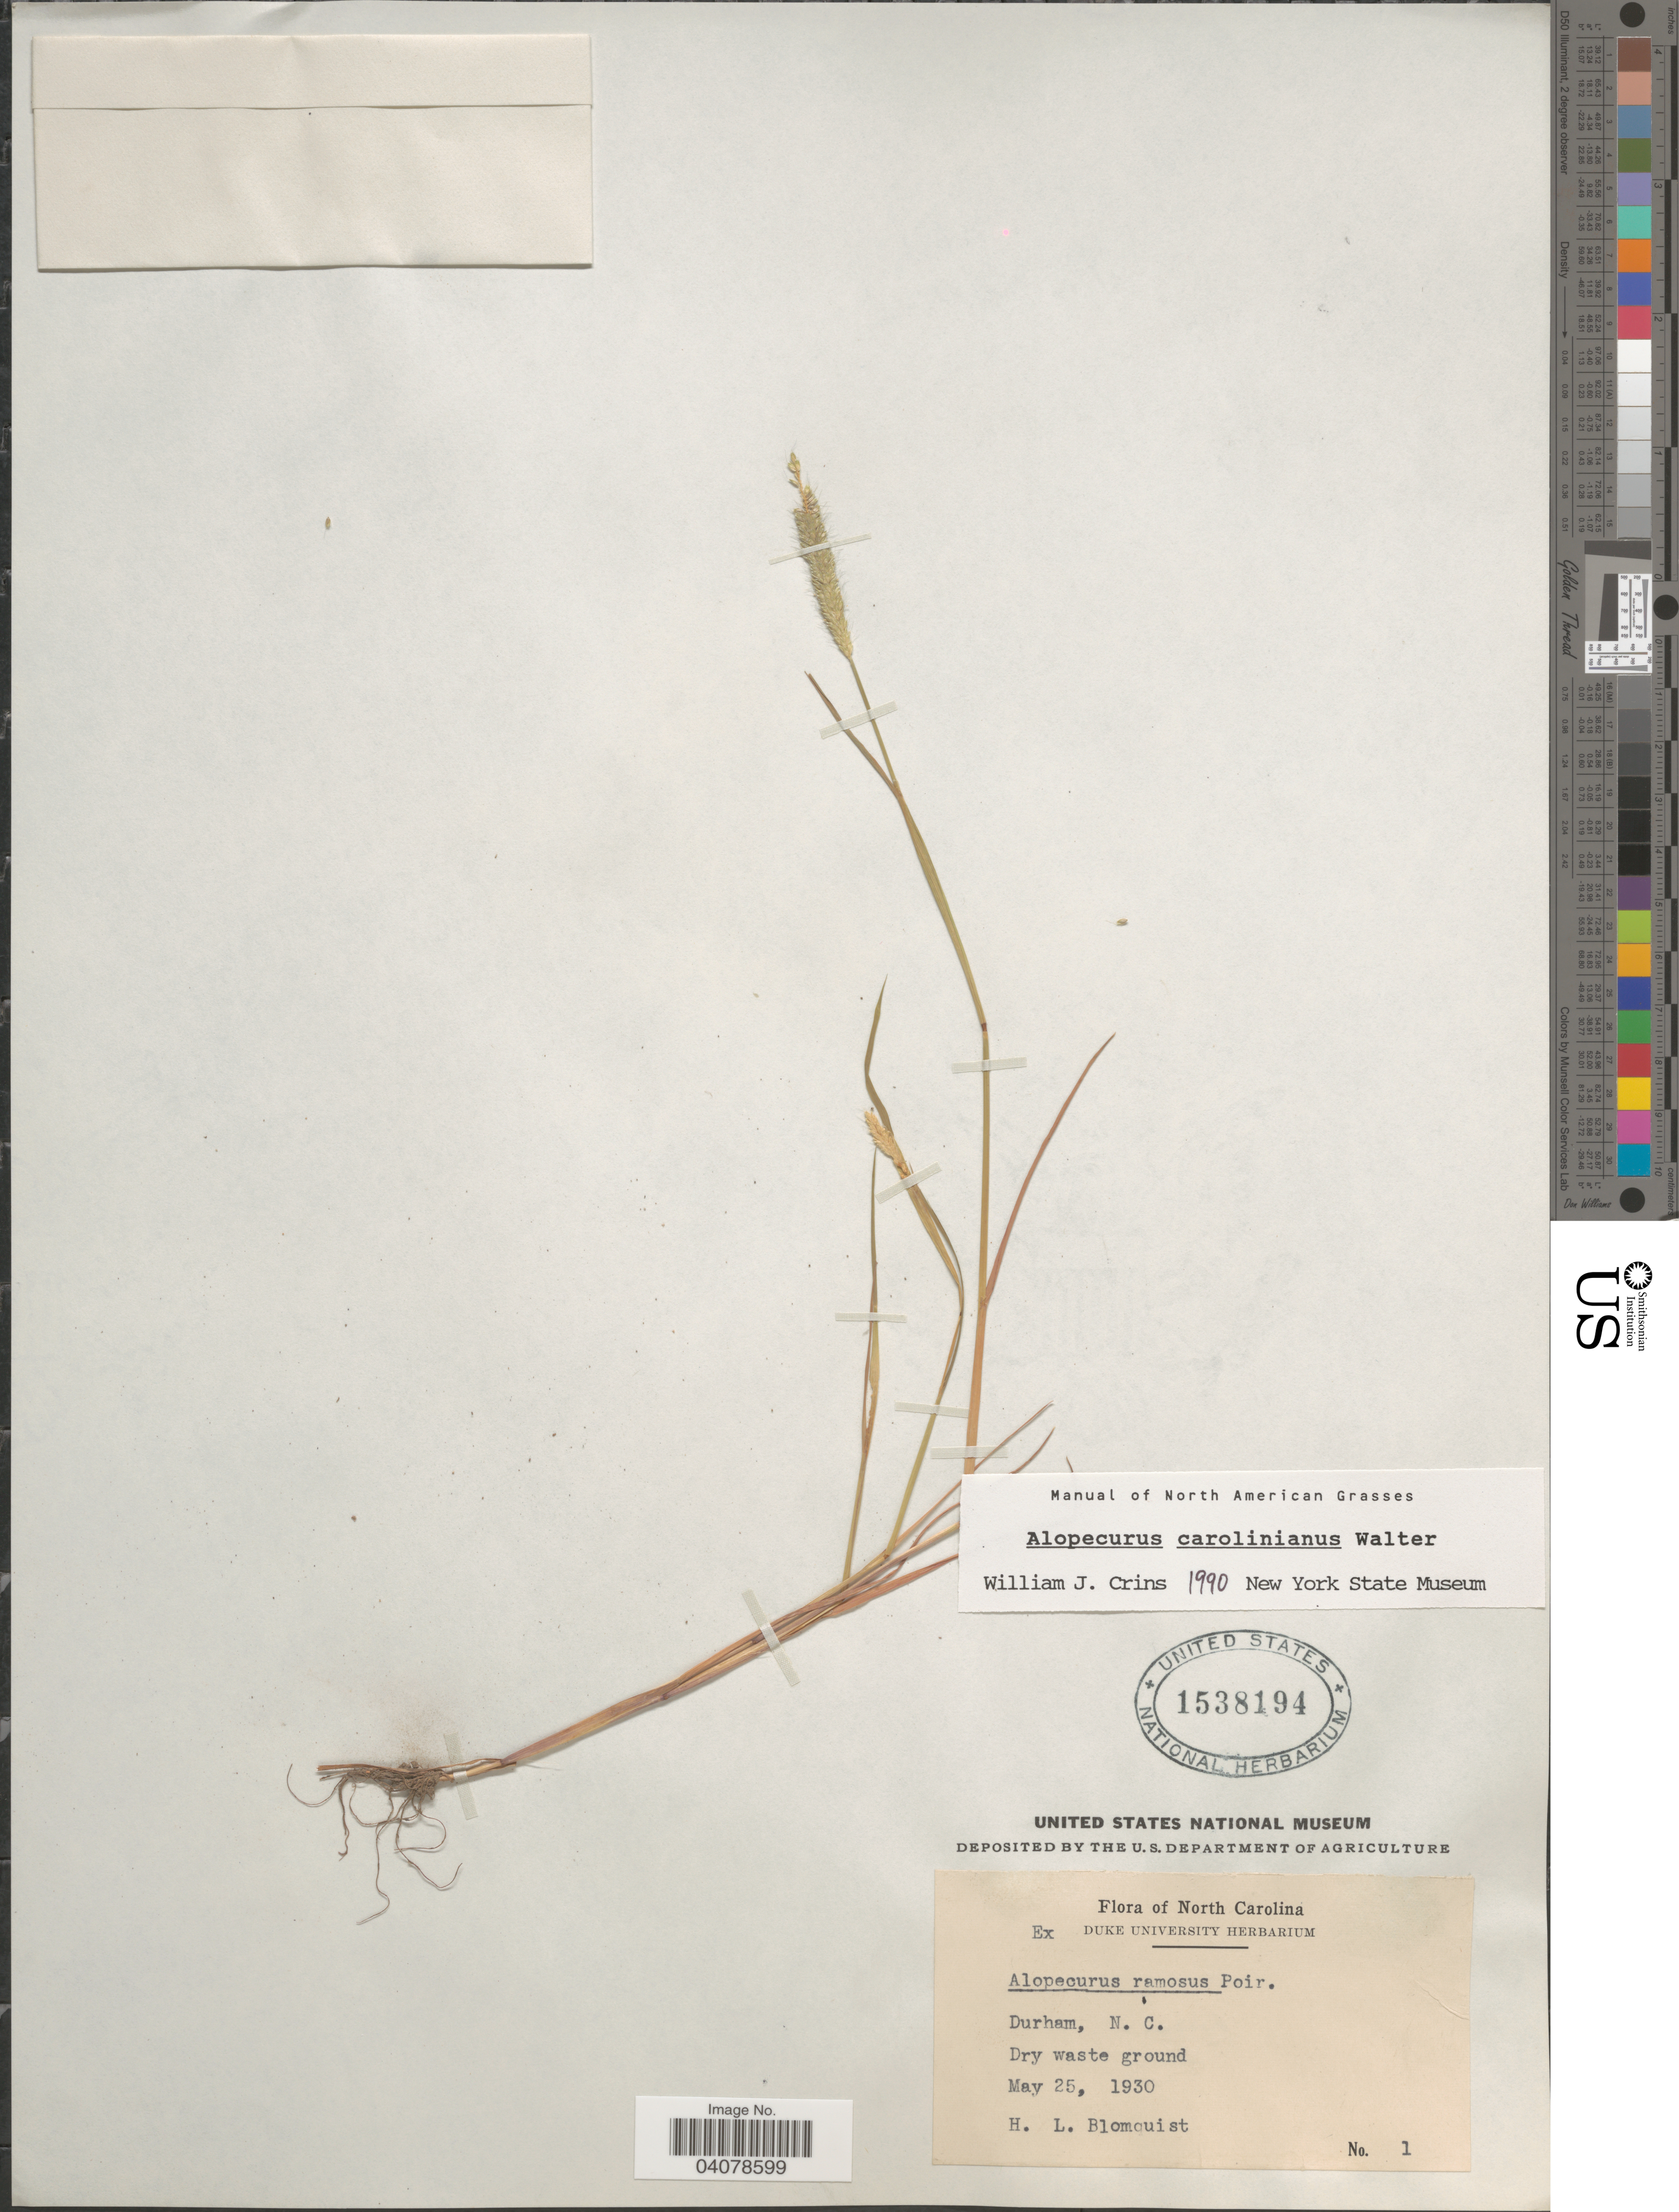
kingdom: Plantae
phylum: Tracheophyta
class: Liliopsida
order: Poales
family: Poaceae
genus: Alopecurus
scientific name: Alopecurus carolinianus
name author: Walter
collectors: H. Blomquist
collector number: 1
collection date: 1930-05-25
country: United States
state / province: North Carolina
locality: Durham.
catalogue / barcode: US 1538194